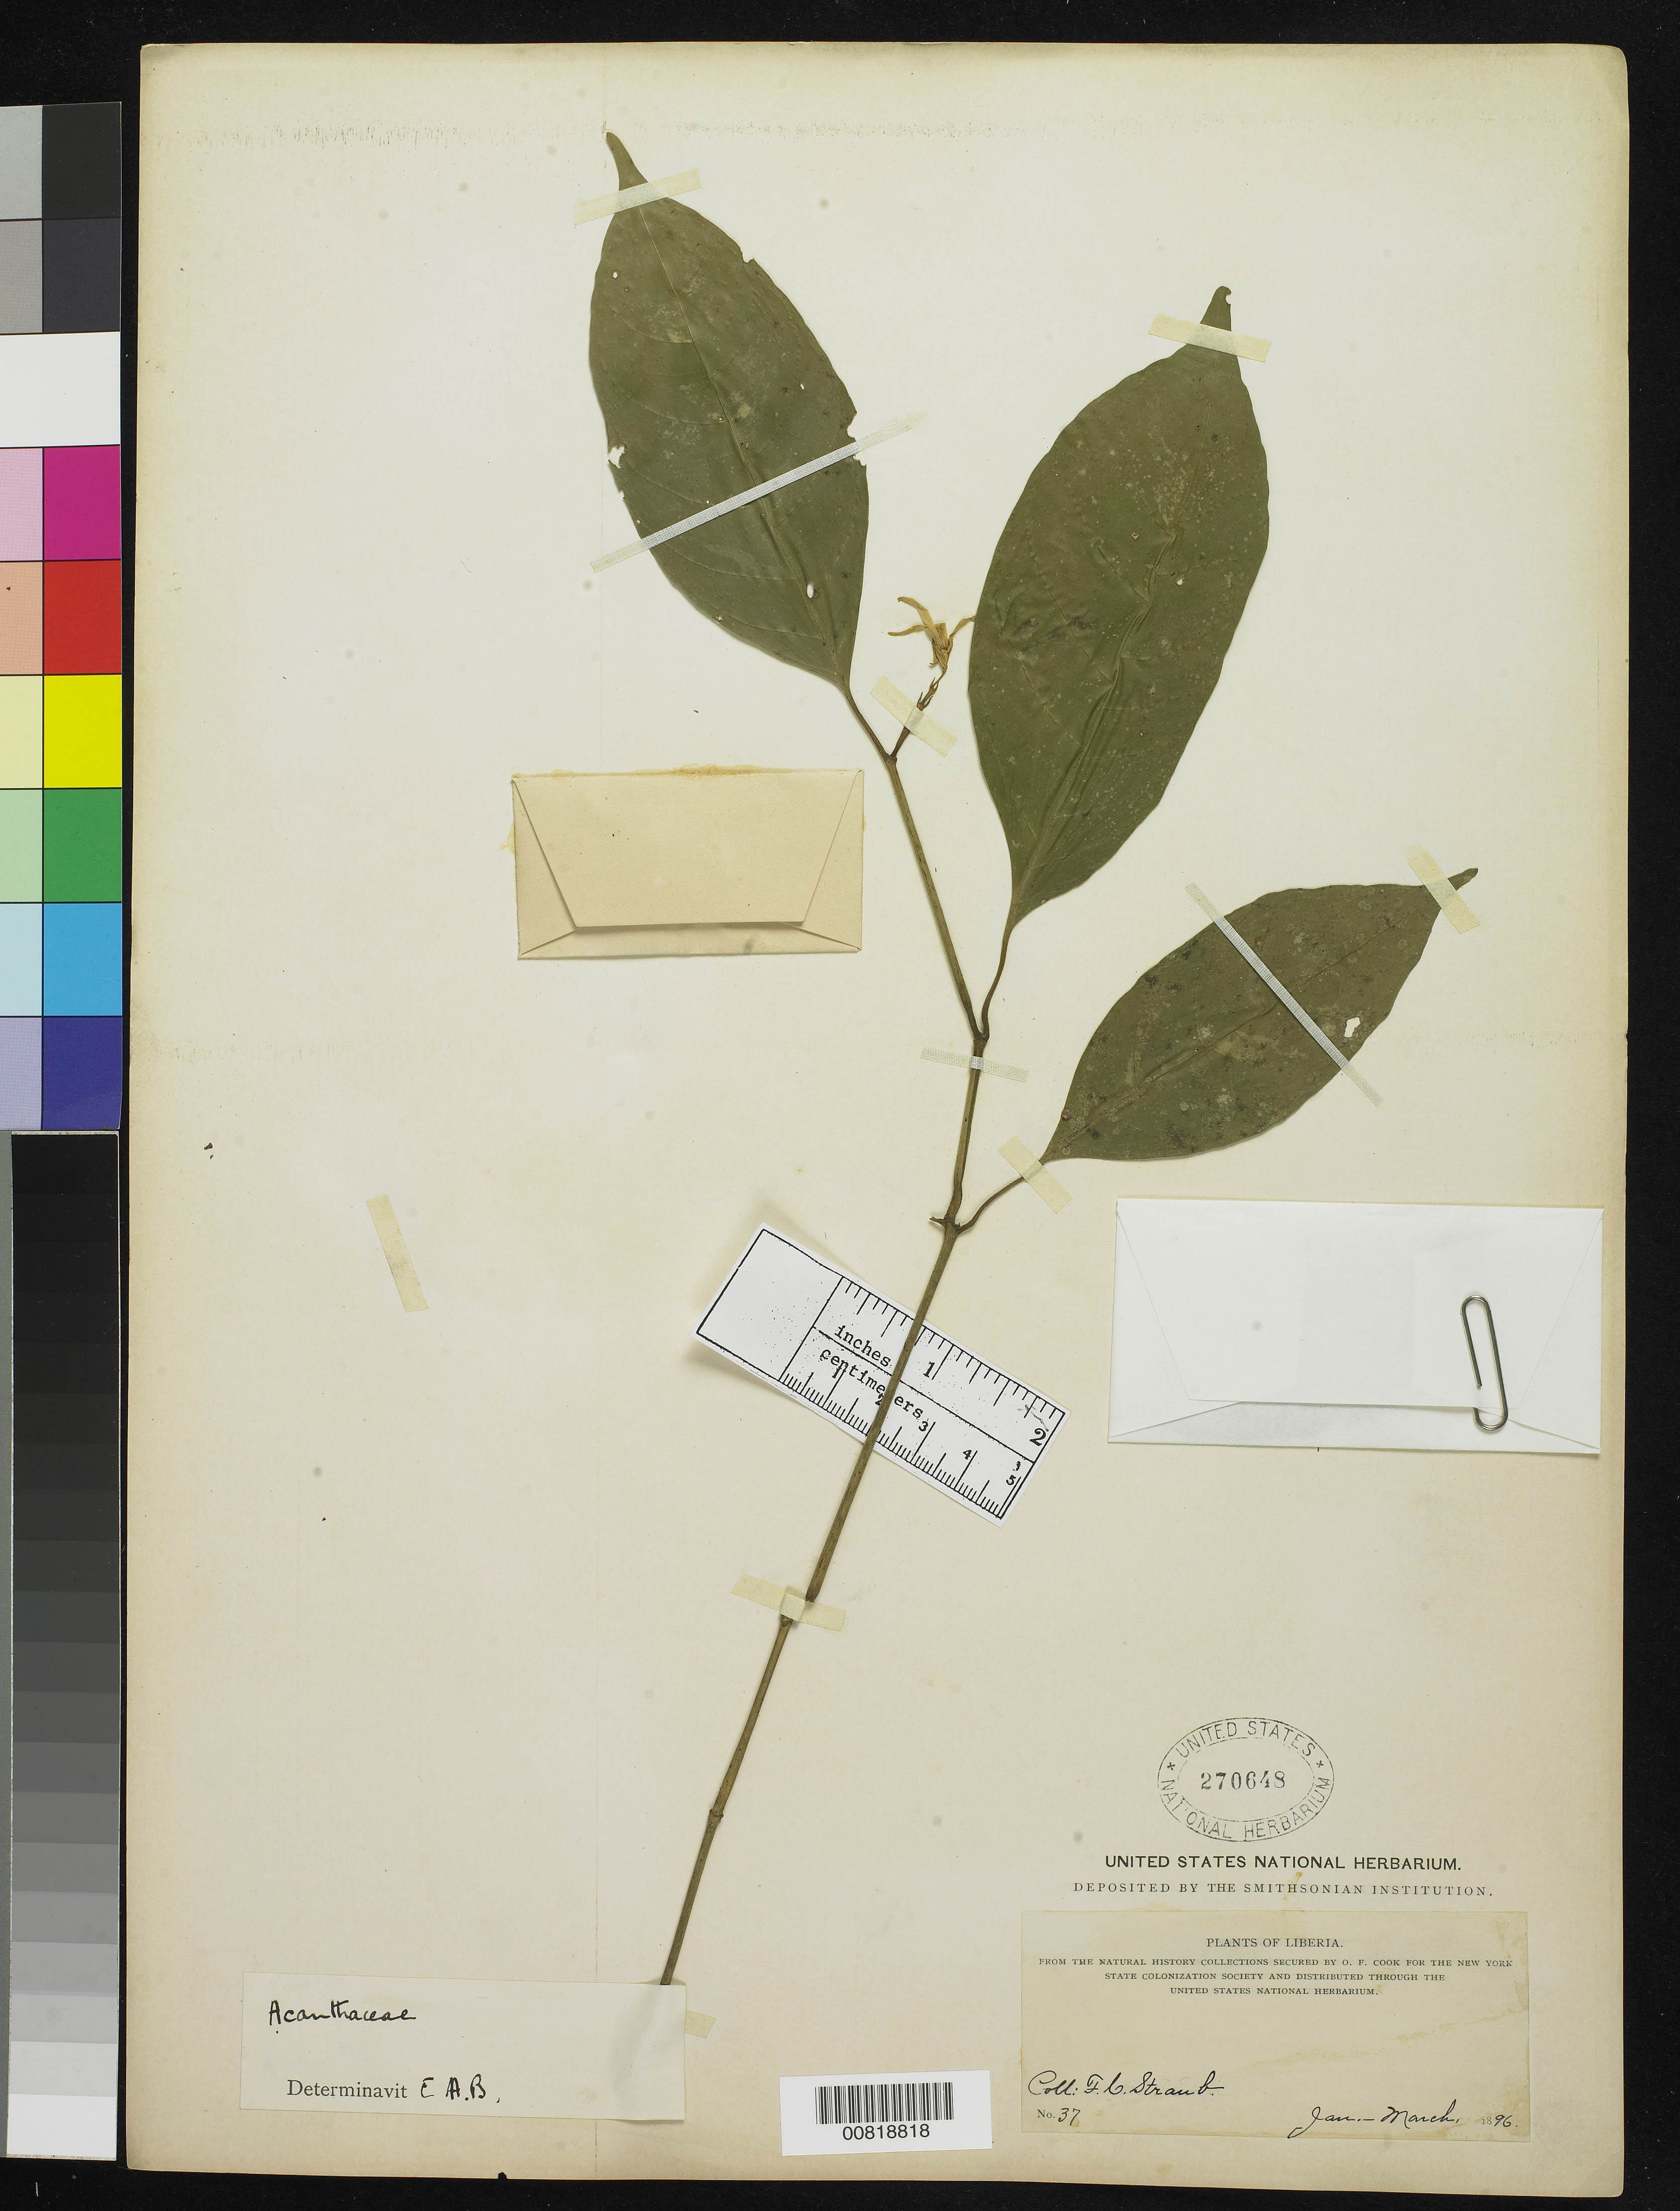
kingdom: Plantae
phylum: Tracheophyta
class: Magnoliopsida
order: Lamiales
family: Acanthaceae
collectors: F. Straub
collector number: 37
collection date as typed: Jan 1896 to -- Apr 1896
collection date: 1896-01/1896-04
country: Liberia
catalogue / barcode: US 270648